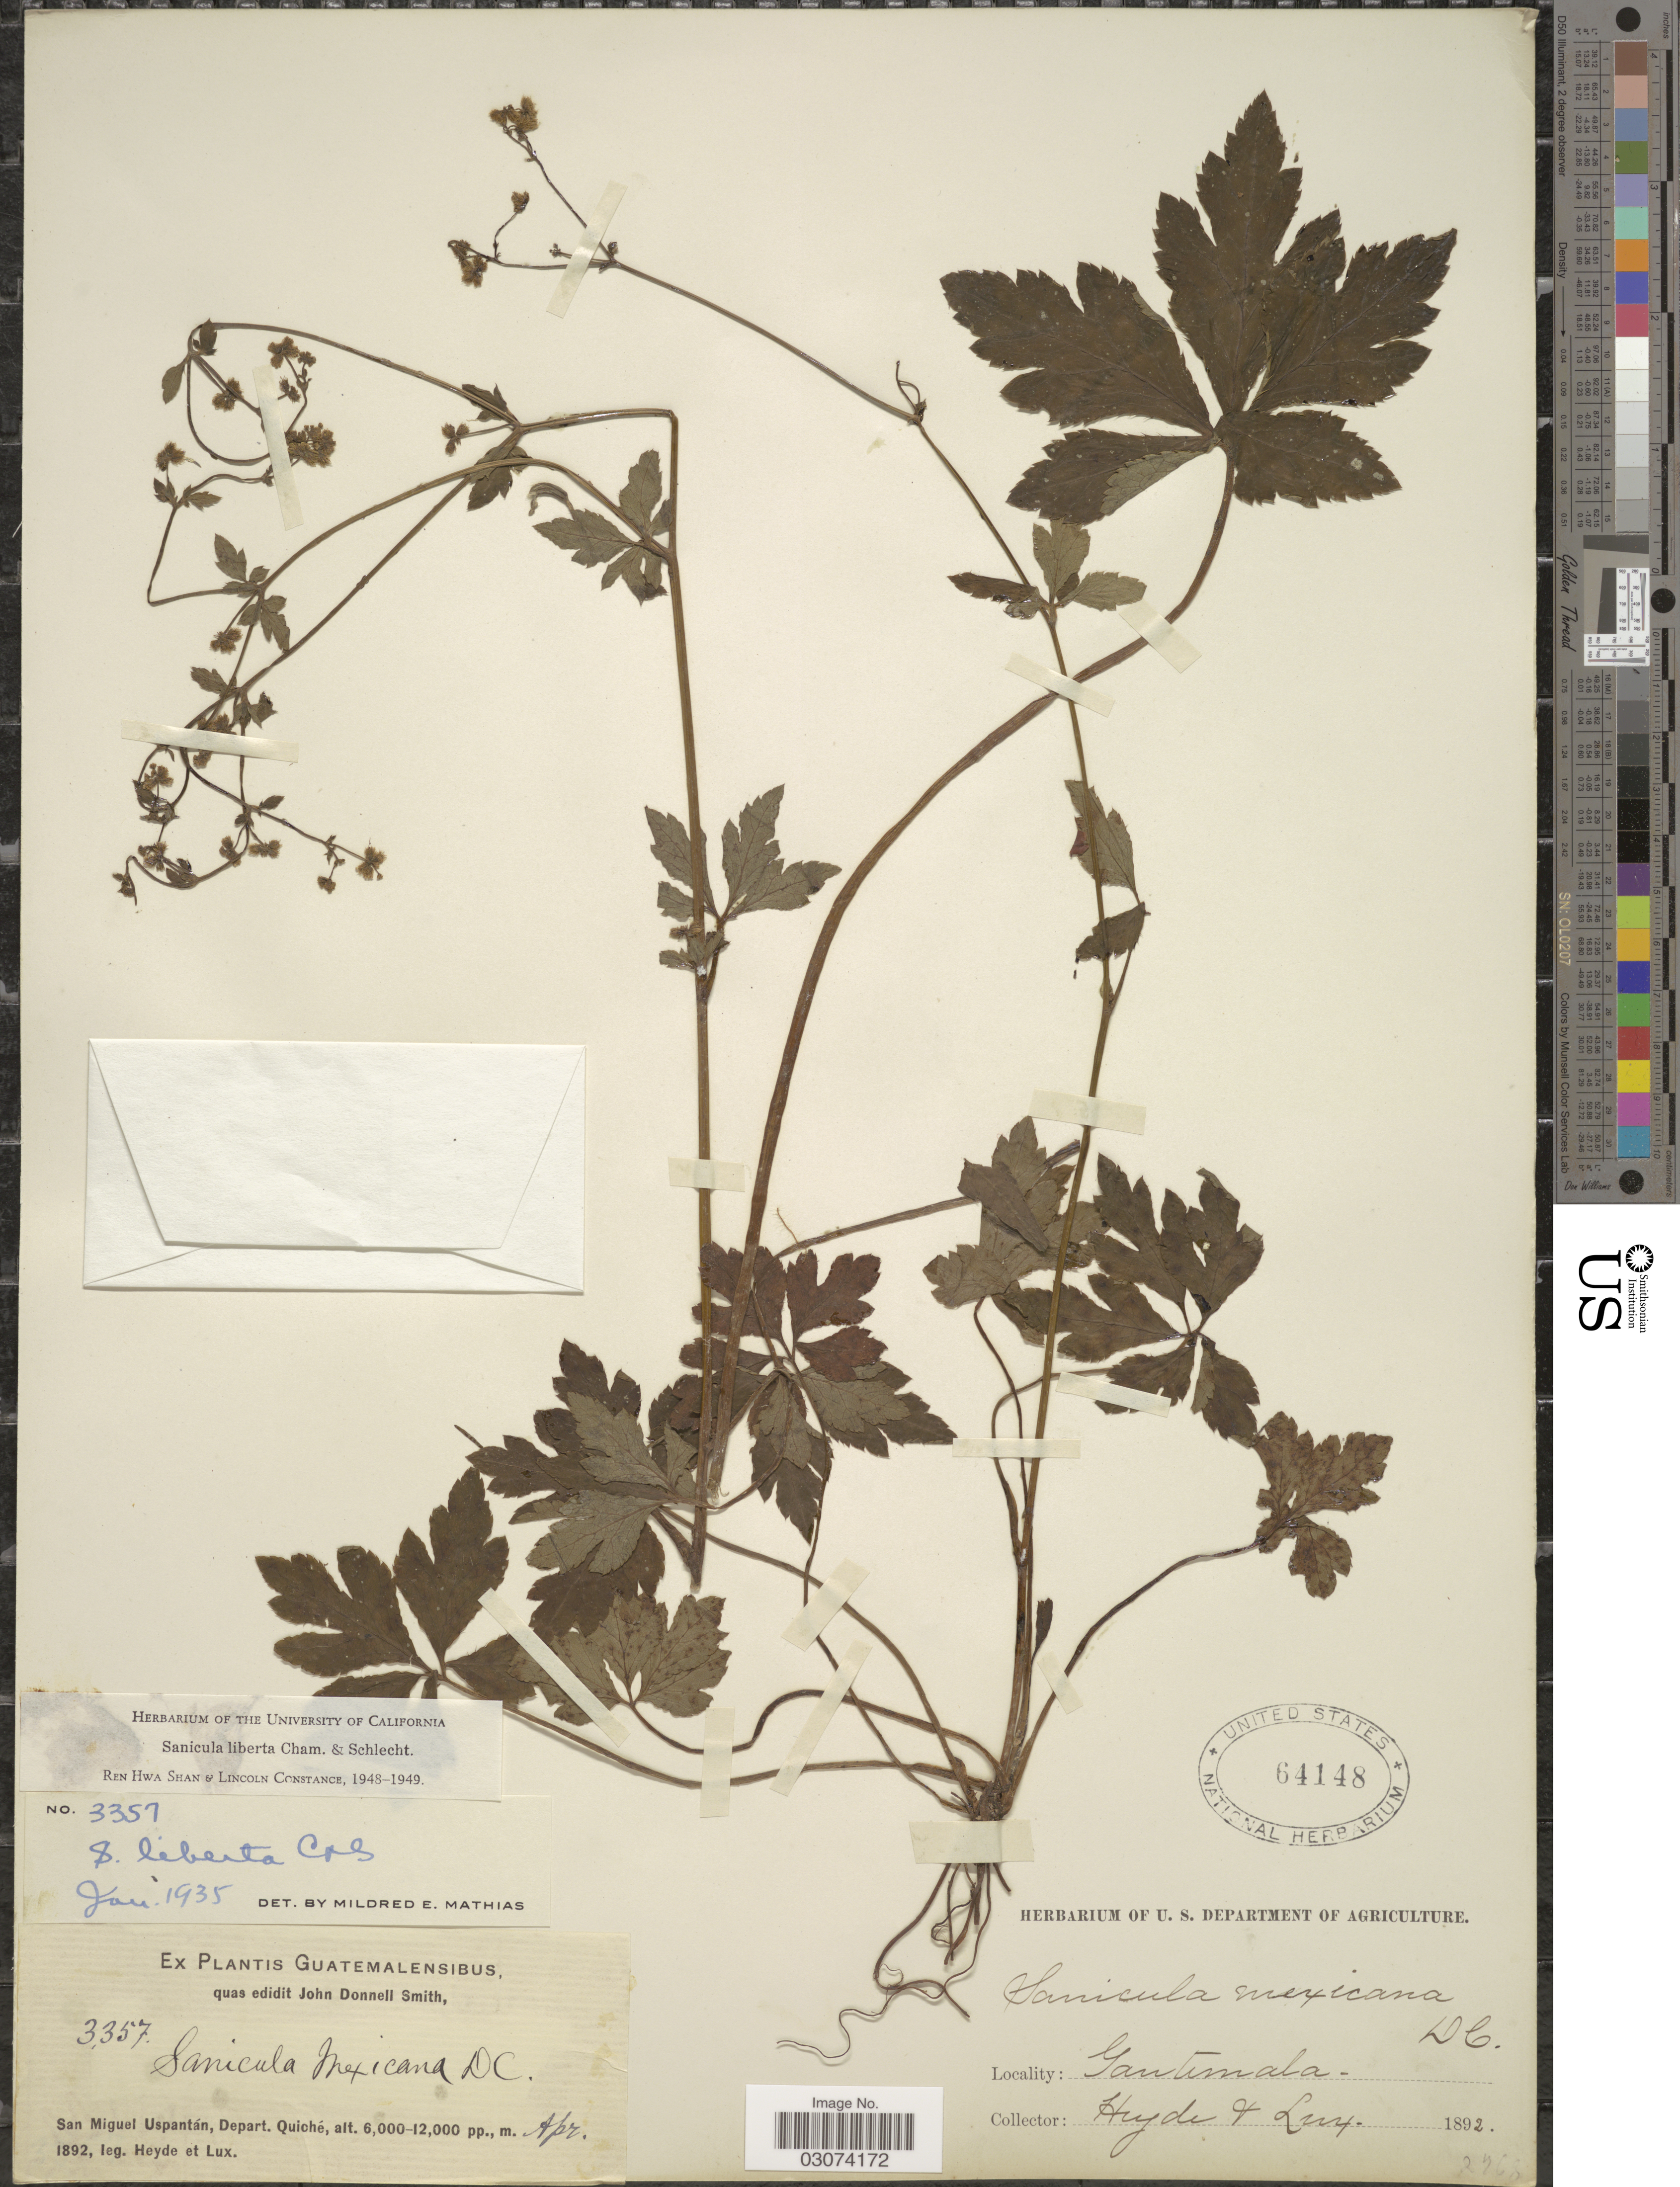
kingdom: Plantae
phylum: Tracheophyta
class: Magnoliopsida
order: Apiales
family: Apiaceae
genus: Sanicula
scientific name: Sanicula liberta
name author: Cham. & Schltdl.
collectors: Heyde & Lux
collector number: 3357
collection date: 1892-04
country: Guatemala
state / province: El Quiché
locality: San Miguel Uspantán, Depart. Quiché.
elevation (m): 183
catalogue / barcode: US 64148